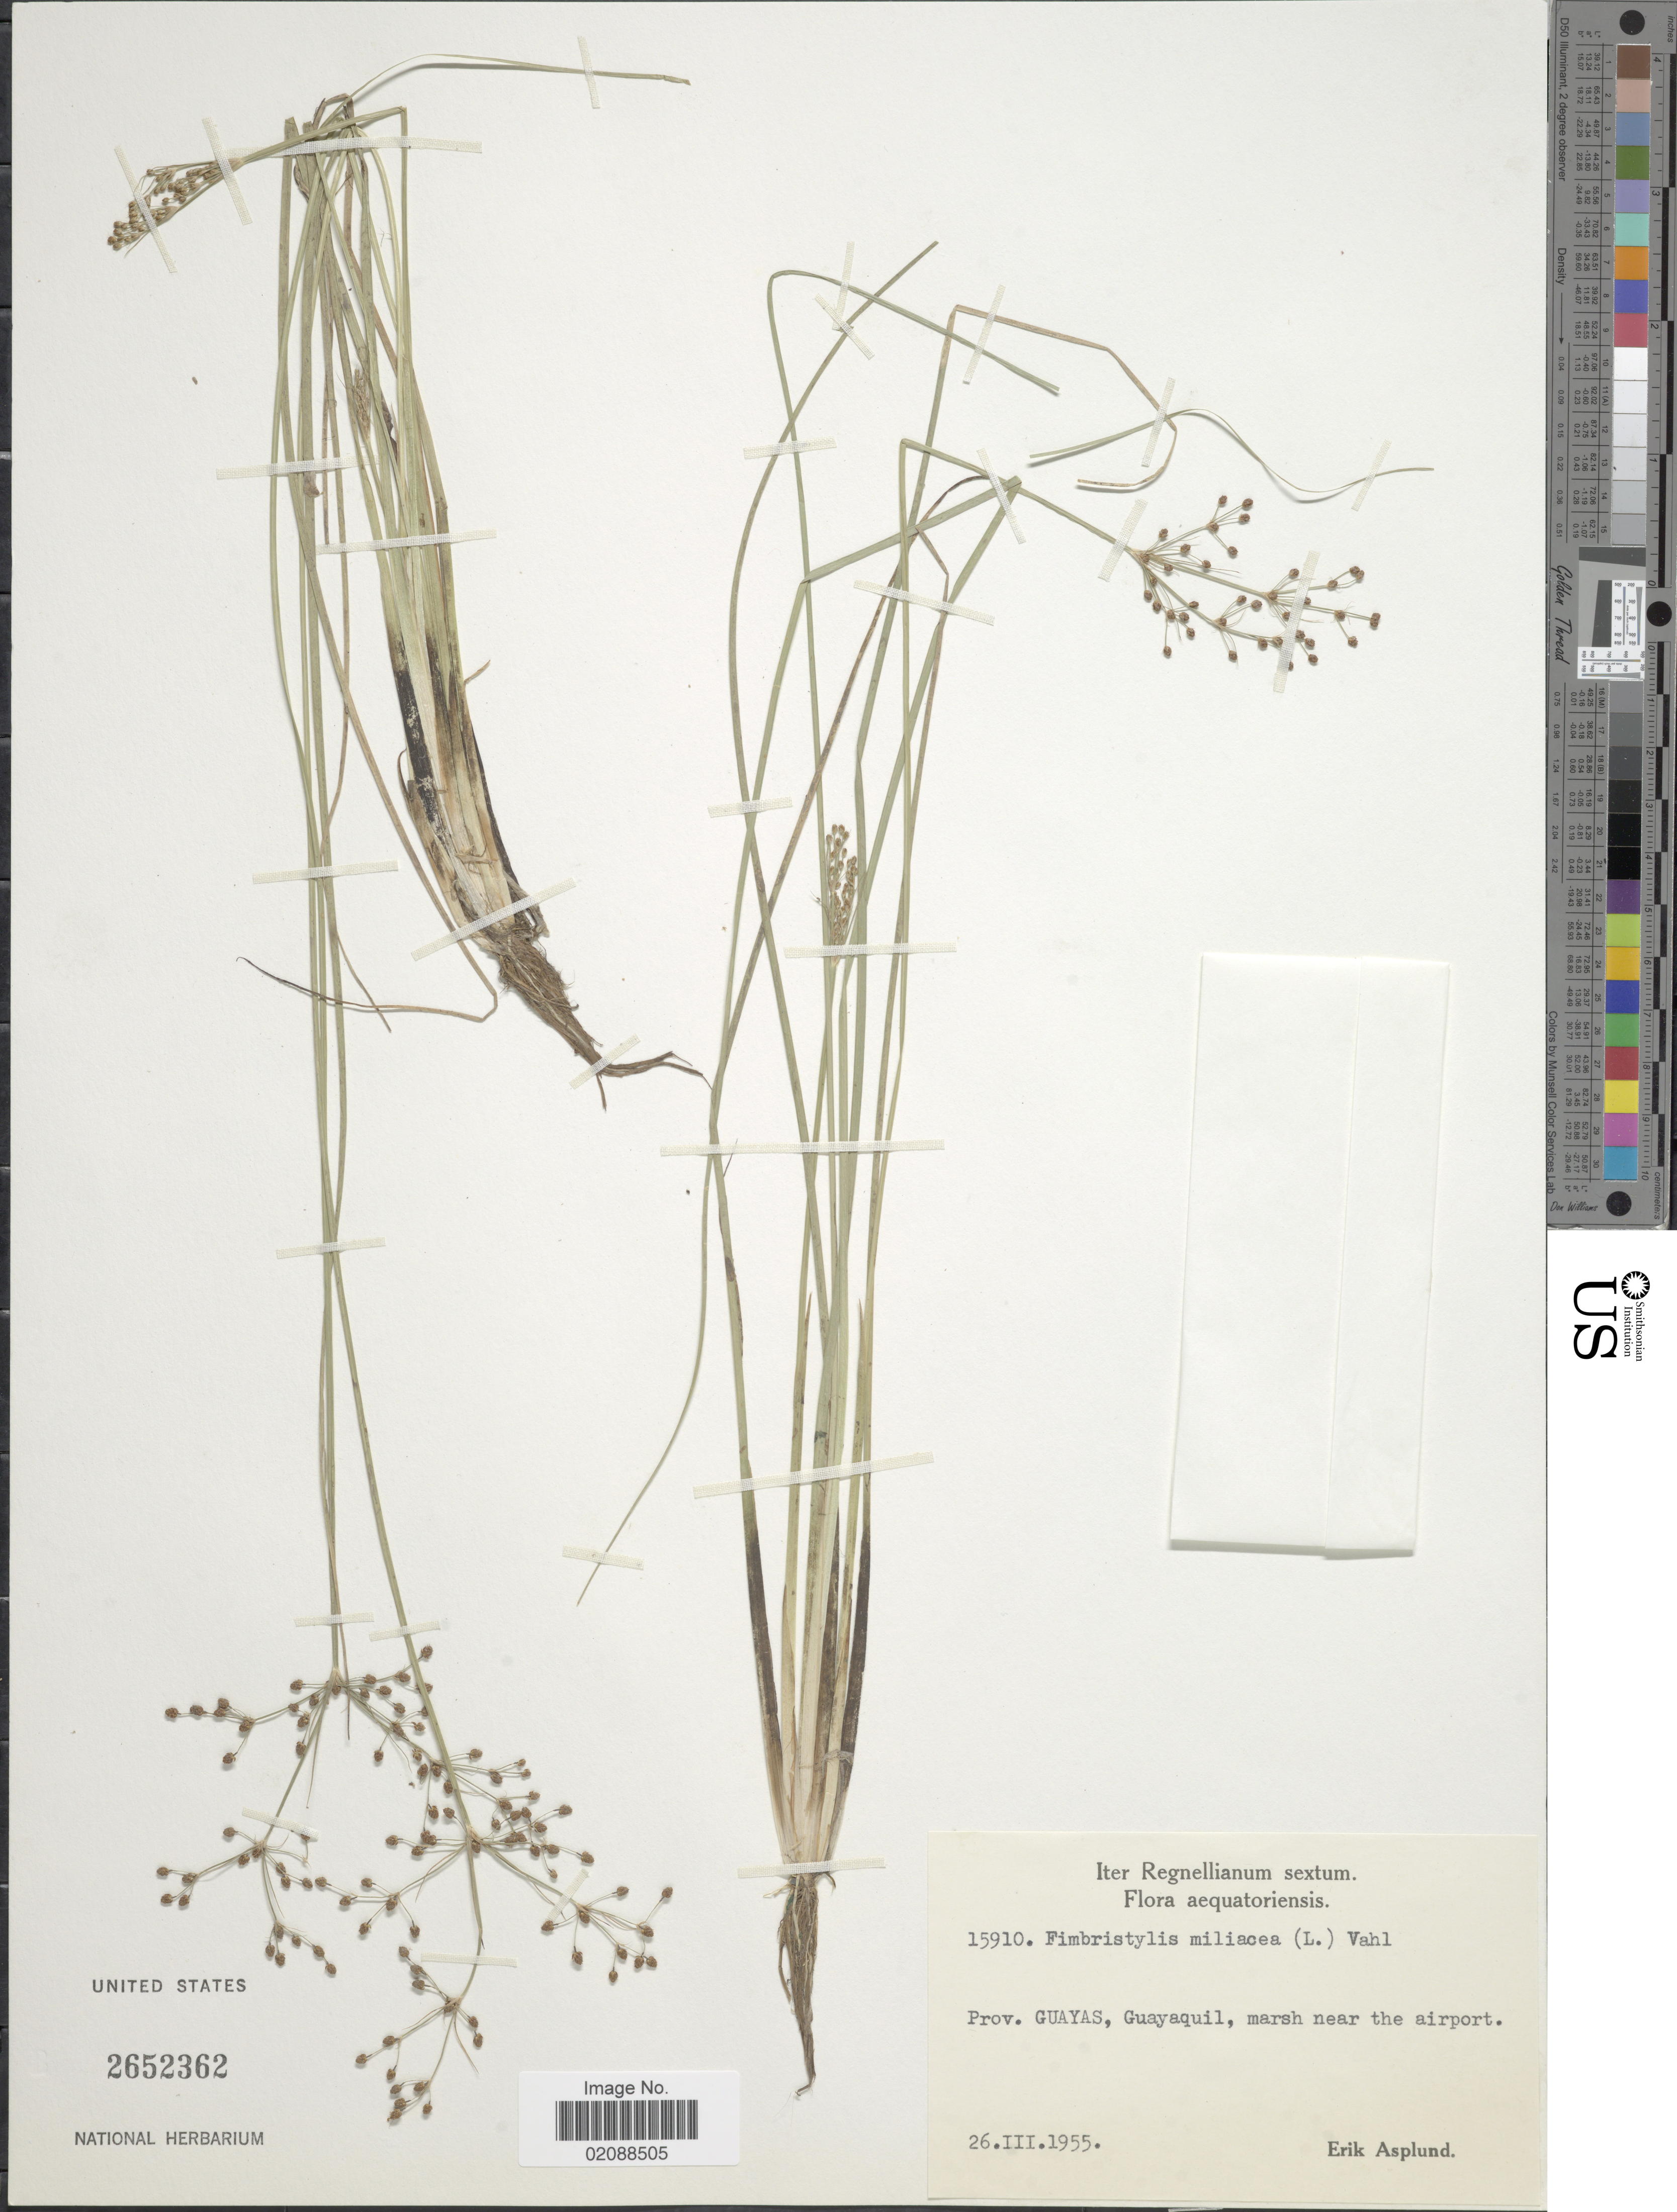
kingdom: Plantae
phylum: Tracheophyta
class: Liliopsida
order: Poales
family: Cyperaceae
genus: Fimbristylis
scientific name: Fimbristylis littoralis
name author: Gaudich.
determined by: Strong, M. T., (US), Smithsonian Institution - National Museum of Natural History (UNITED STATES)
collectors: E. Asplund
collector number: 15910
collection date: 1955-03-26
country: Ecuador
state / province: Guayas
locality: Aequatoriensis. Guayaquil, marsh near the airport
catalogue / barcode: US 2652362